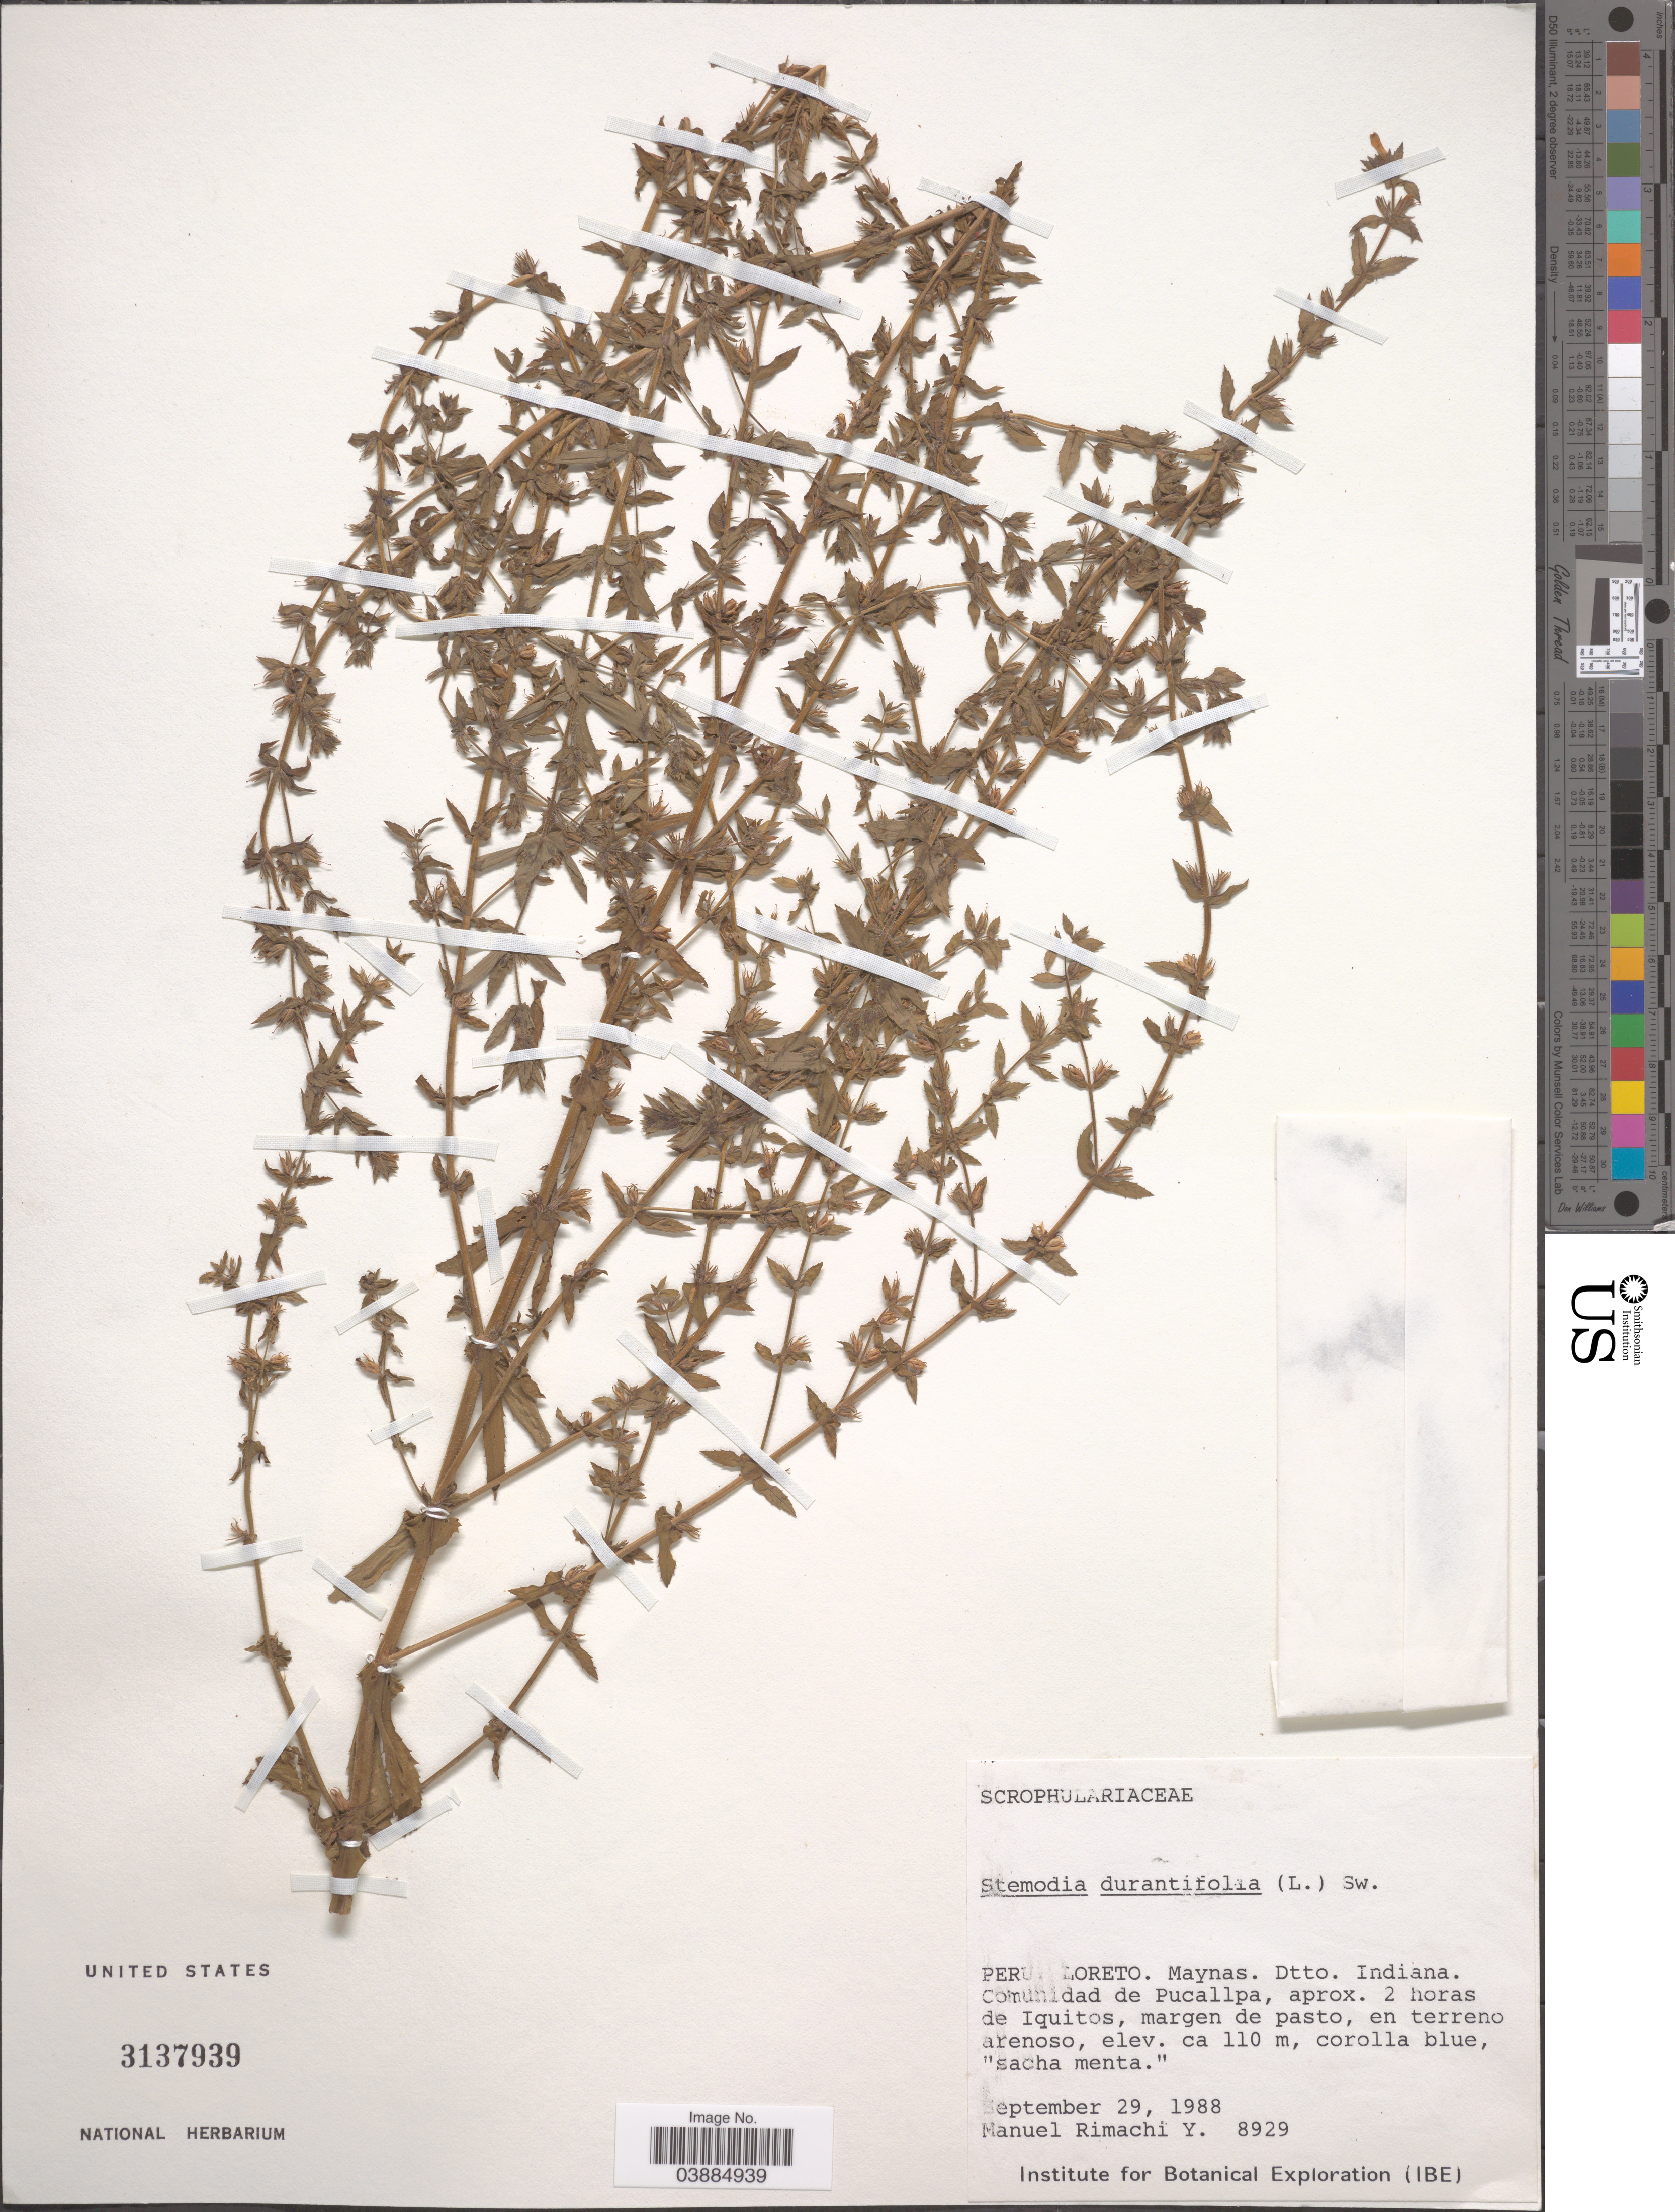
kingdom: Plantae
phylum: Tracheophyta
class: Magnoliopsida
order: Lamiales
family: Plantaginaceae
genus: Stemodia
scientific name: Stemodia durantifolia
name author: (L.) Sw.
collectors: M. Rimachi Y.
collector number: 8929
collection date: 1988-09-29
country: Peru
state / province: Loreto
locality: Maynas. Dtto. Iquitos. Comunidad de Pucalipa, aprox. 2 horas de Iquitos.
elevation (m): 110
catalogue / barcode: US 3137939